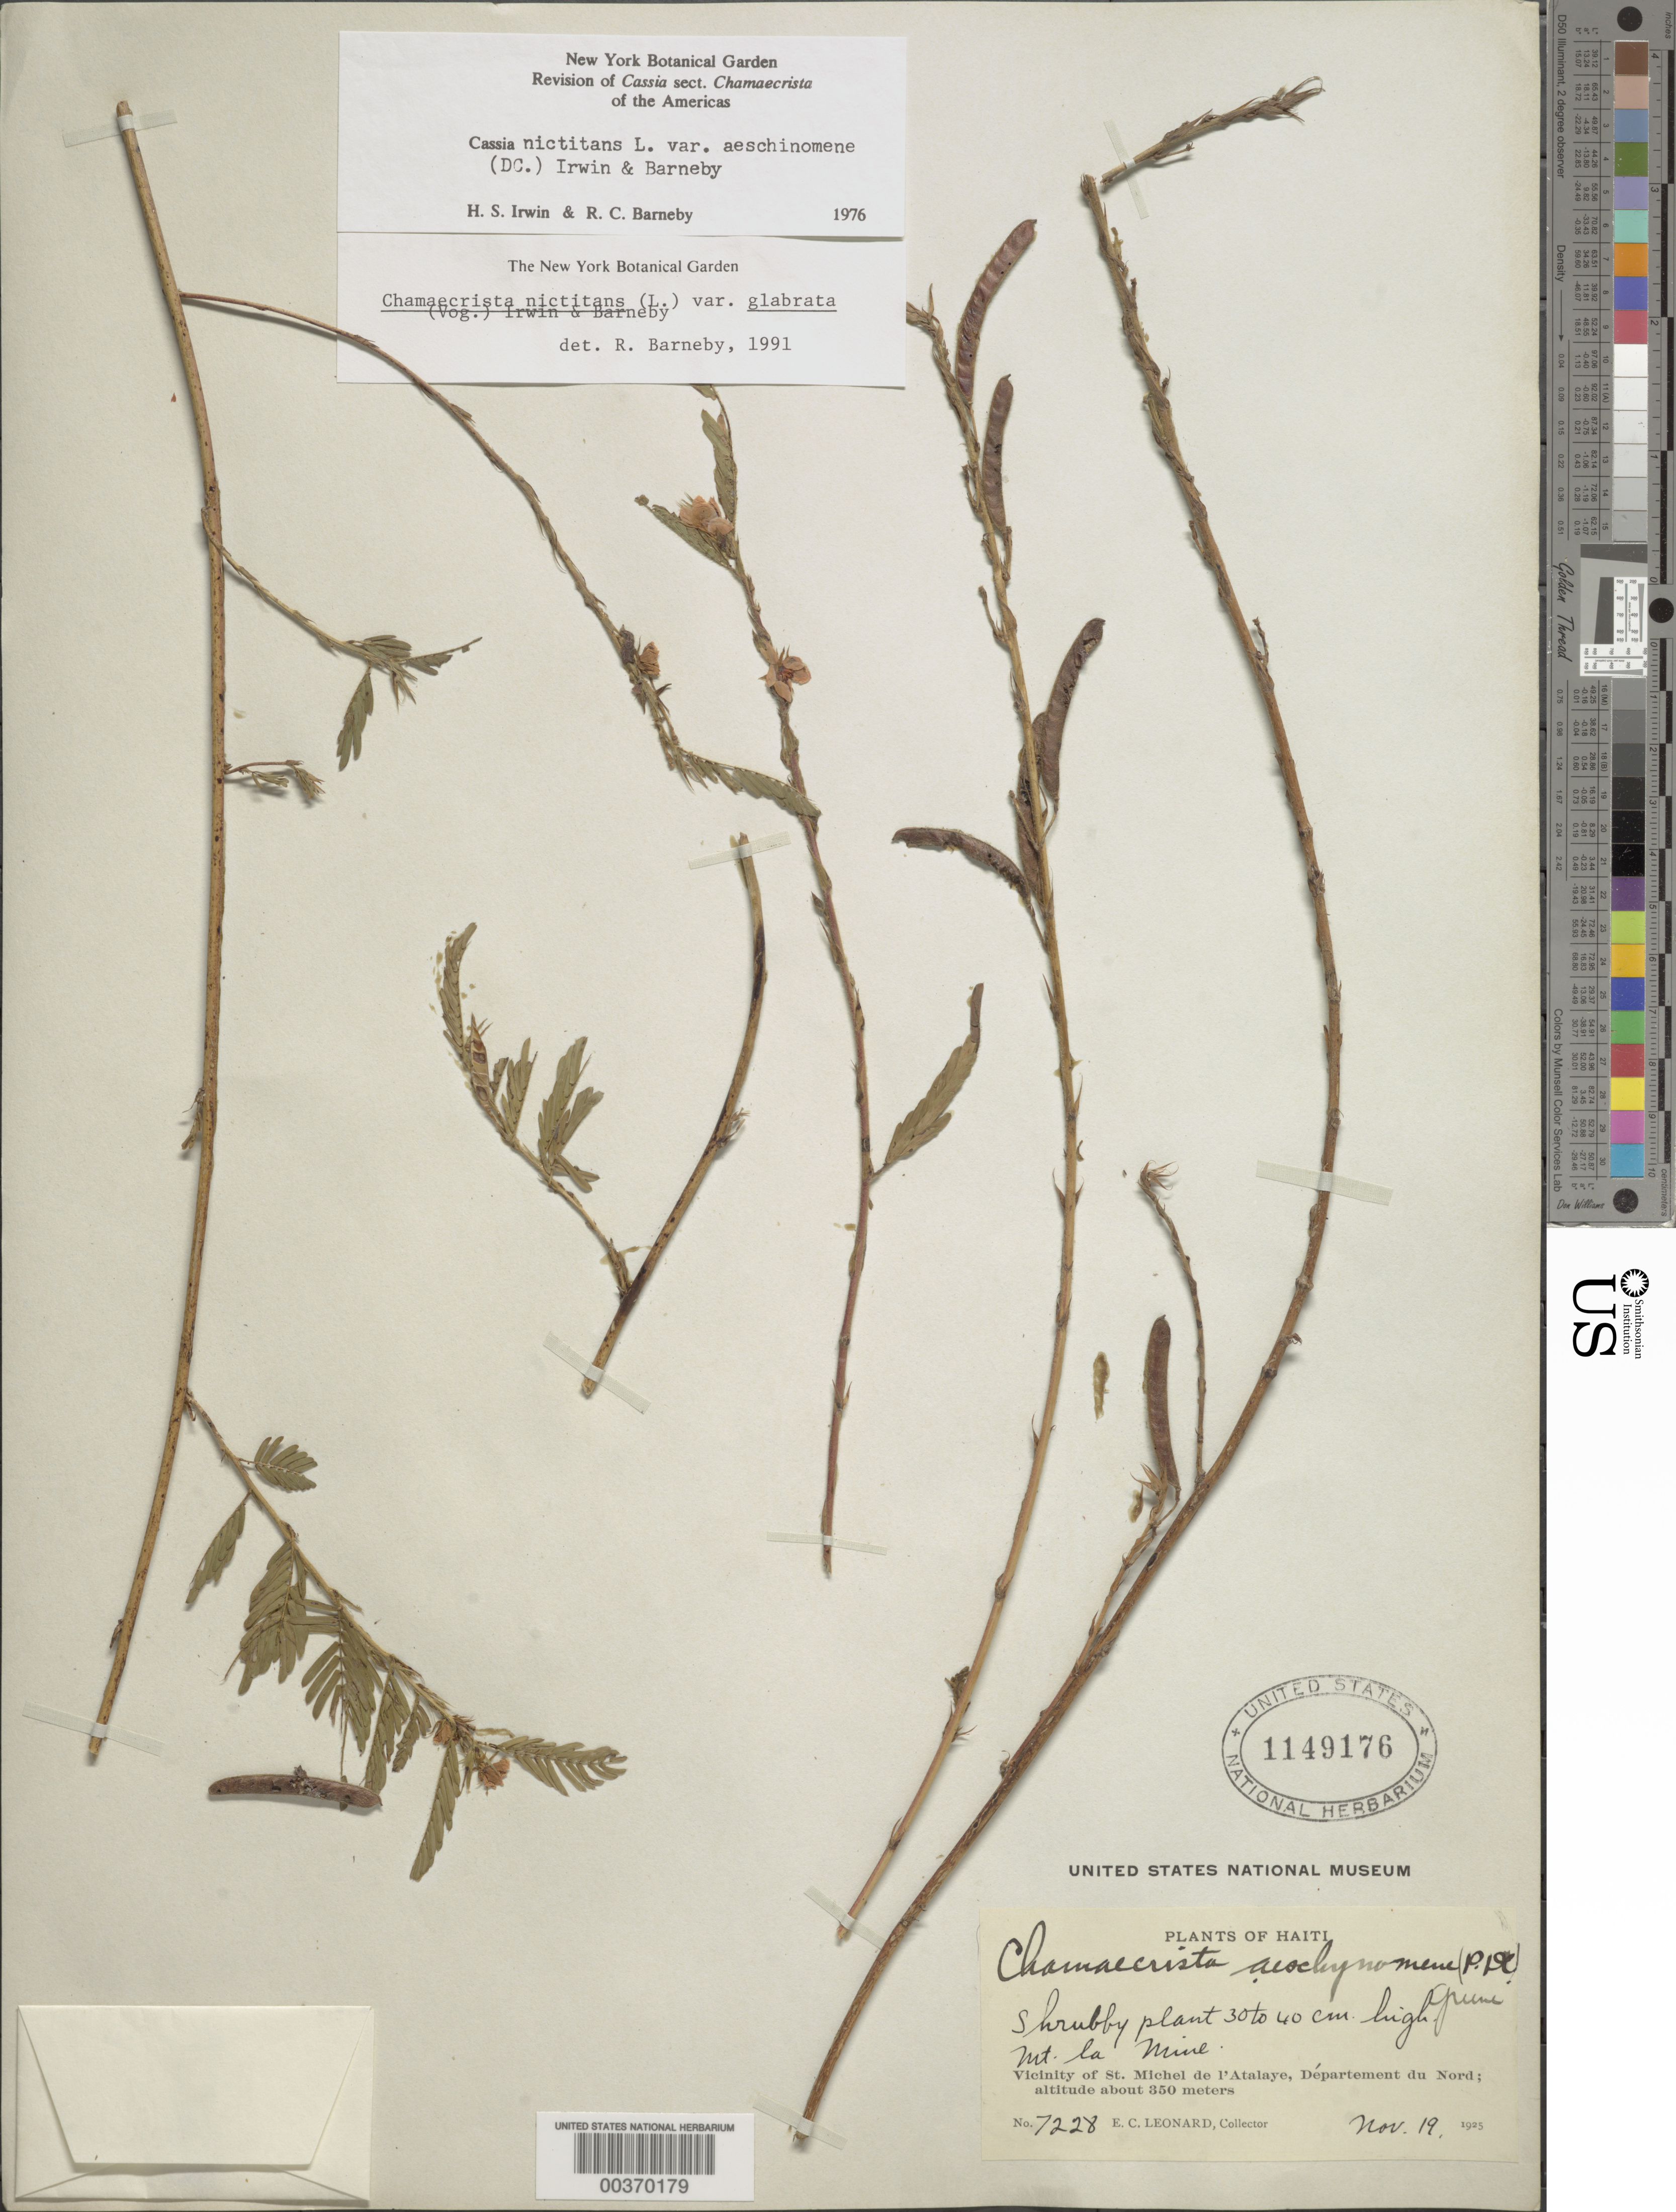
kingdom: Plantae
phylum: Tracheophyta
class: Magnoliopsida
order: Fabales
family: Fabaceae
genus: Chamaecrista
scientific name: Chamaecrista nictitans var. glabrata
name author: (Vogel) H.S. Irwin & Barneby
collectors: E. C. Leonard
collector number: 7228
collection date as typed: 19 Nov 1925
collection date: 1925-11-19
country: Haiti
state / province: Nord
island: Hispaniola Island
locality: Mt. la mine; vicinity of st. michel de l'atalaye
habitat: Dry rocky slope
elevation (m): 350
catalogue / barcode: US 1149176